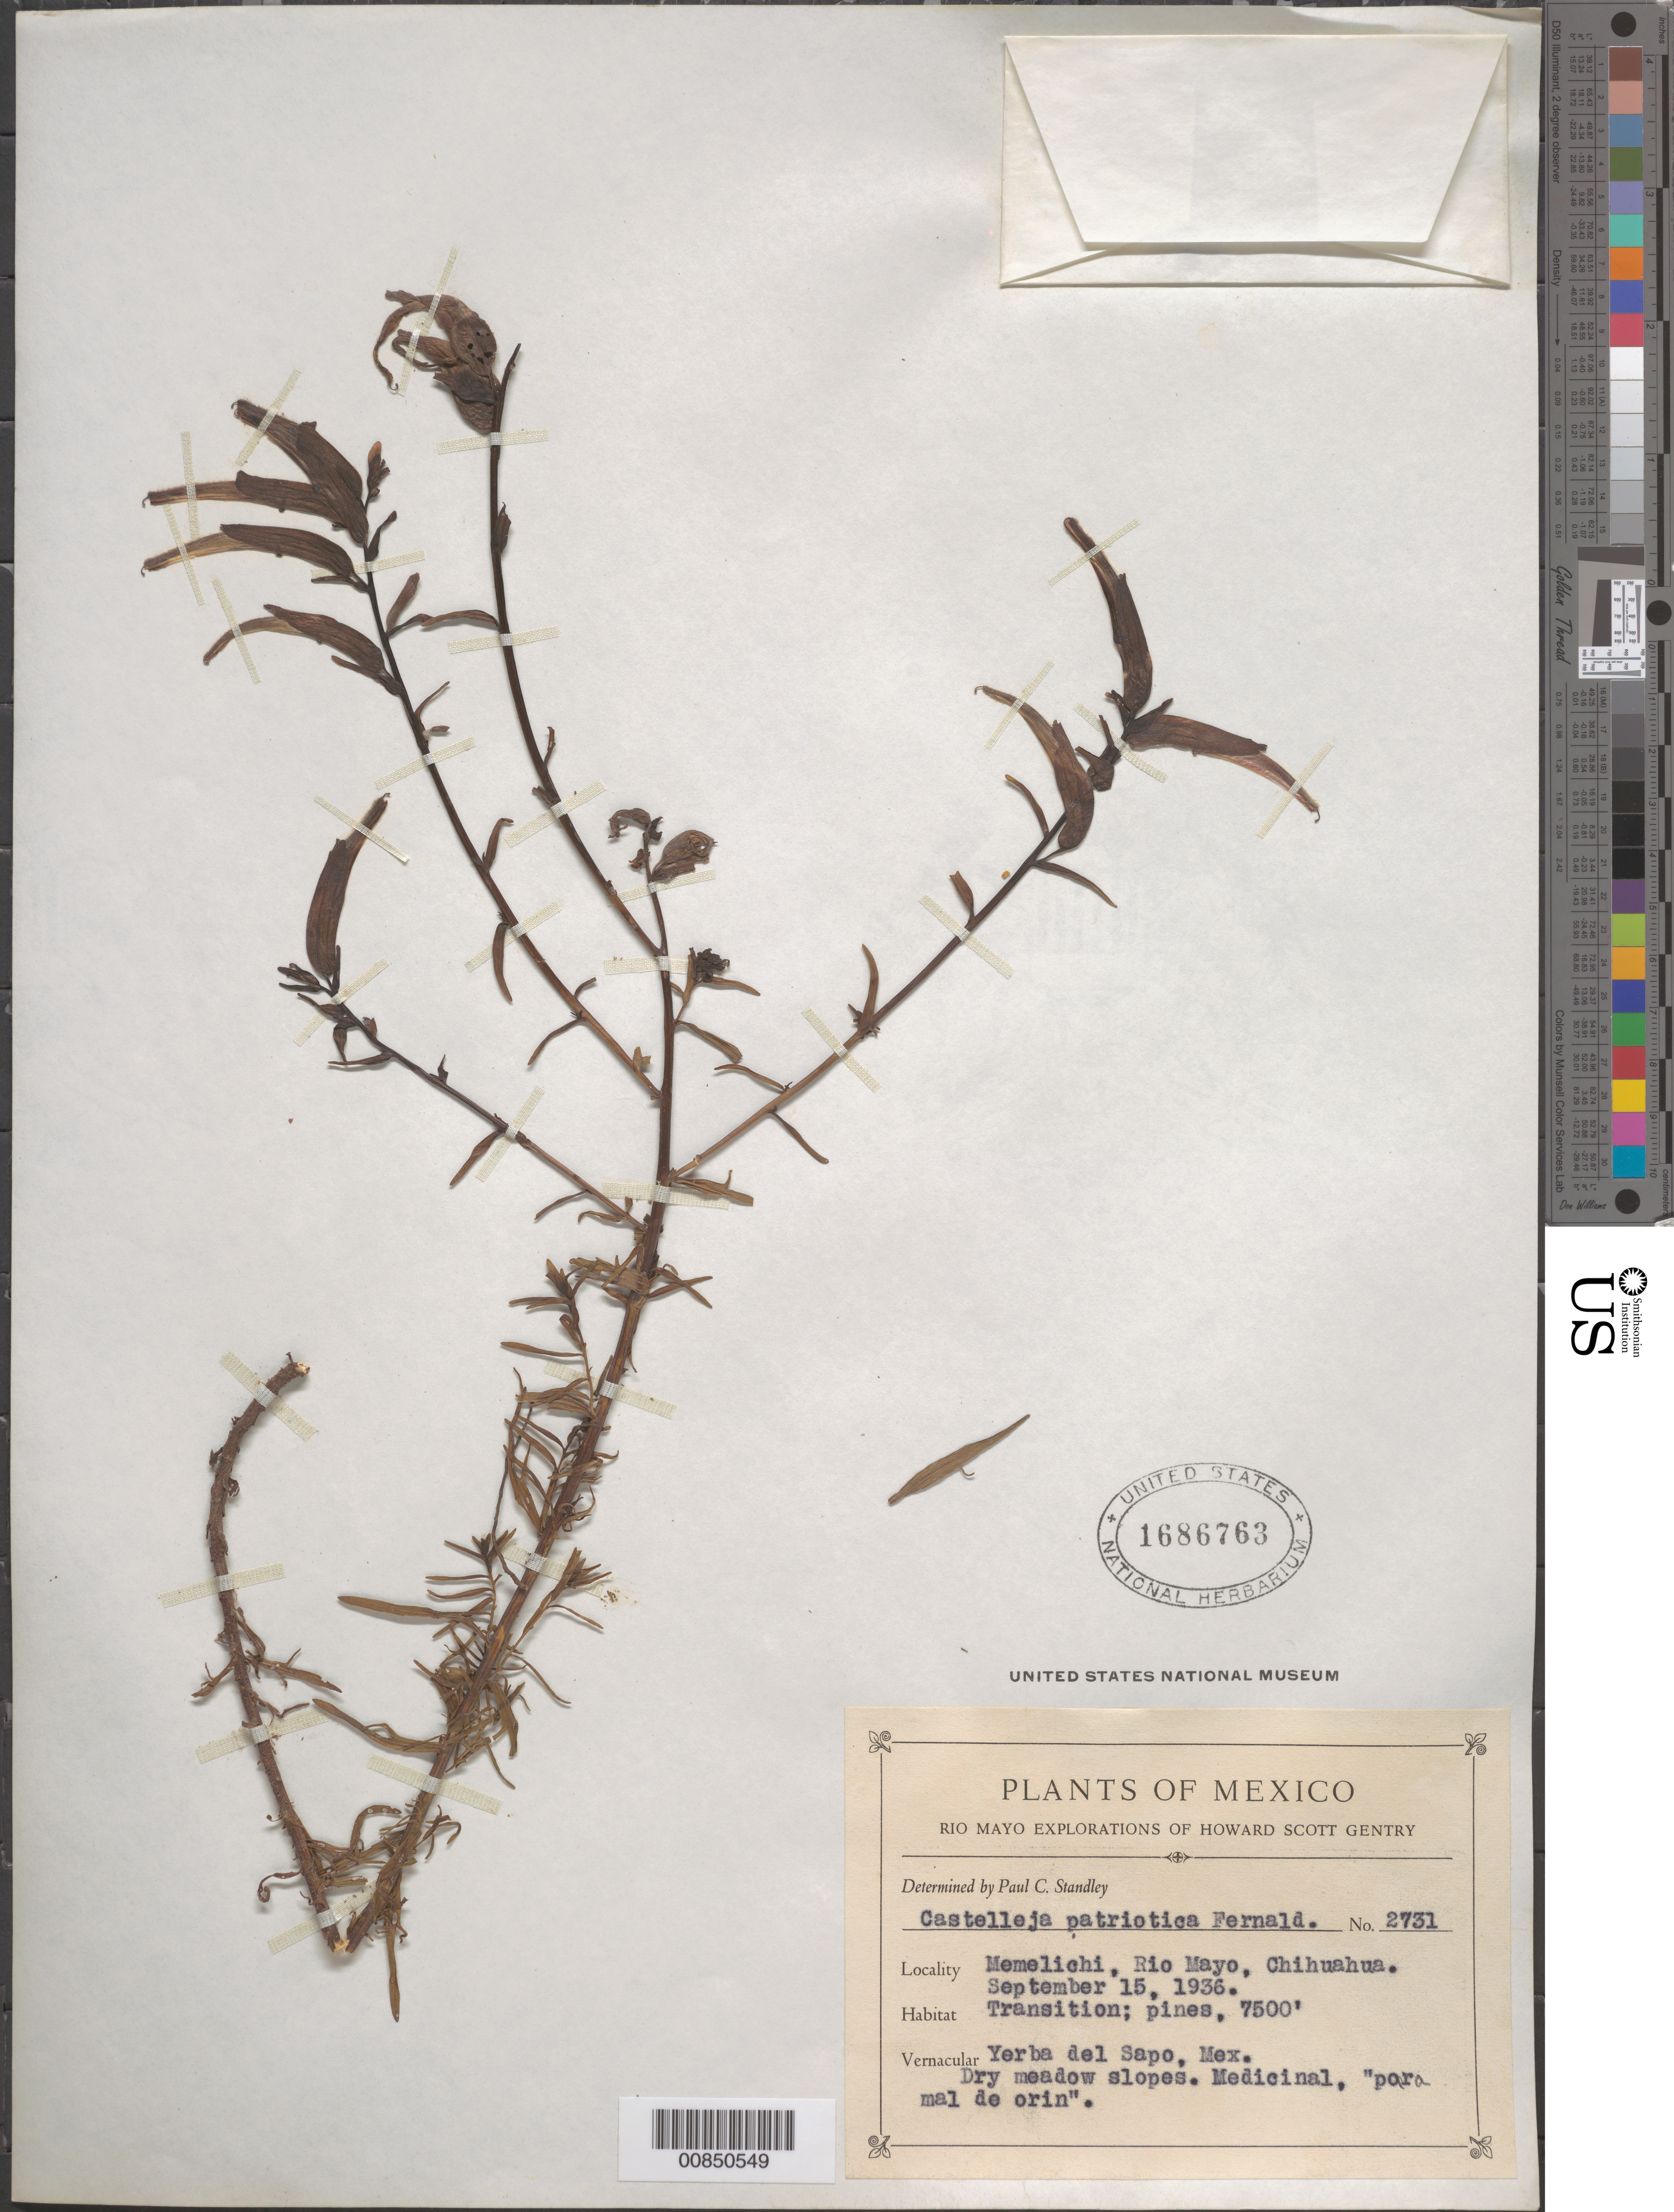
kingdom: Plantae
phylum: Tracheophyta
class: Magnoliopsida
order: Lamiales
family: Orobanchaceae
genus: Castilleja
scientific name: Castilleja patriotica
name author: Fernald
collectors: H. S. Gentry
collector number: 2731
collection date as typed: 15 Sep 1936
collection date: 1936-09-15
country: Mexico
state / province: Chihuahua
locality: Memelichi, Río Mayo, Chihuahua.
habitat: Transition; pines. Dry meadow slopes.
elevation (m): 2286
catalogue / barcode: US 1686763